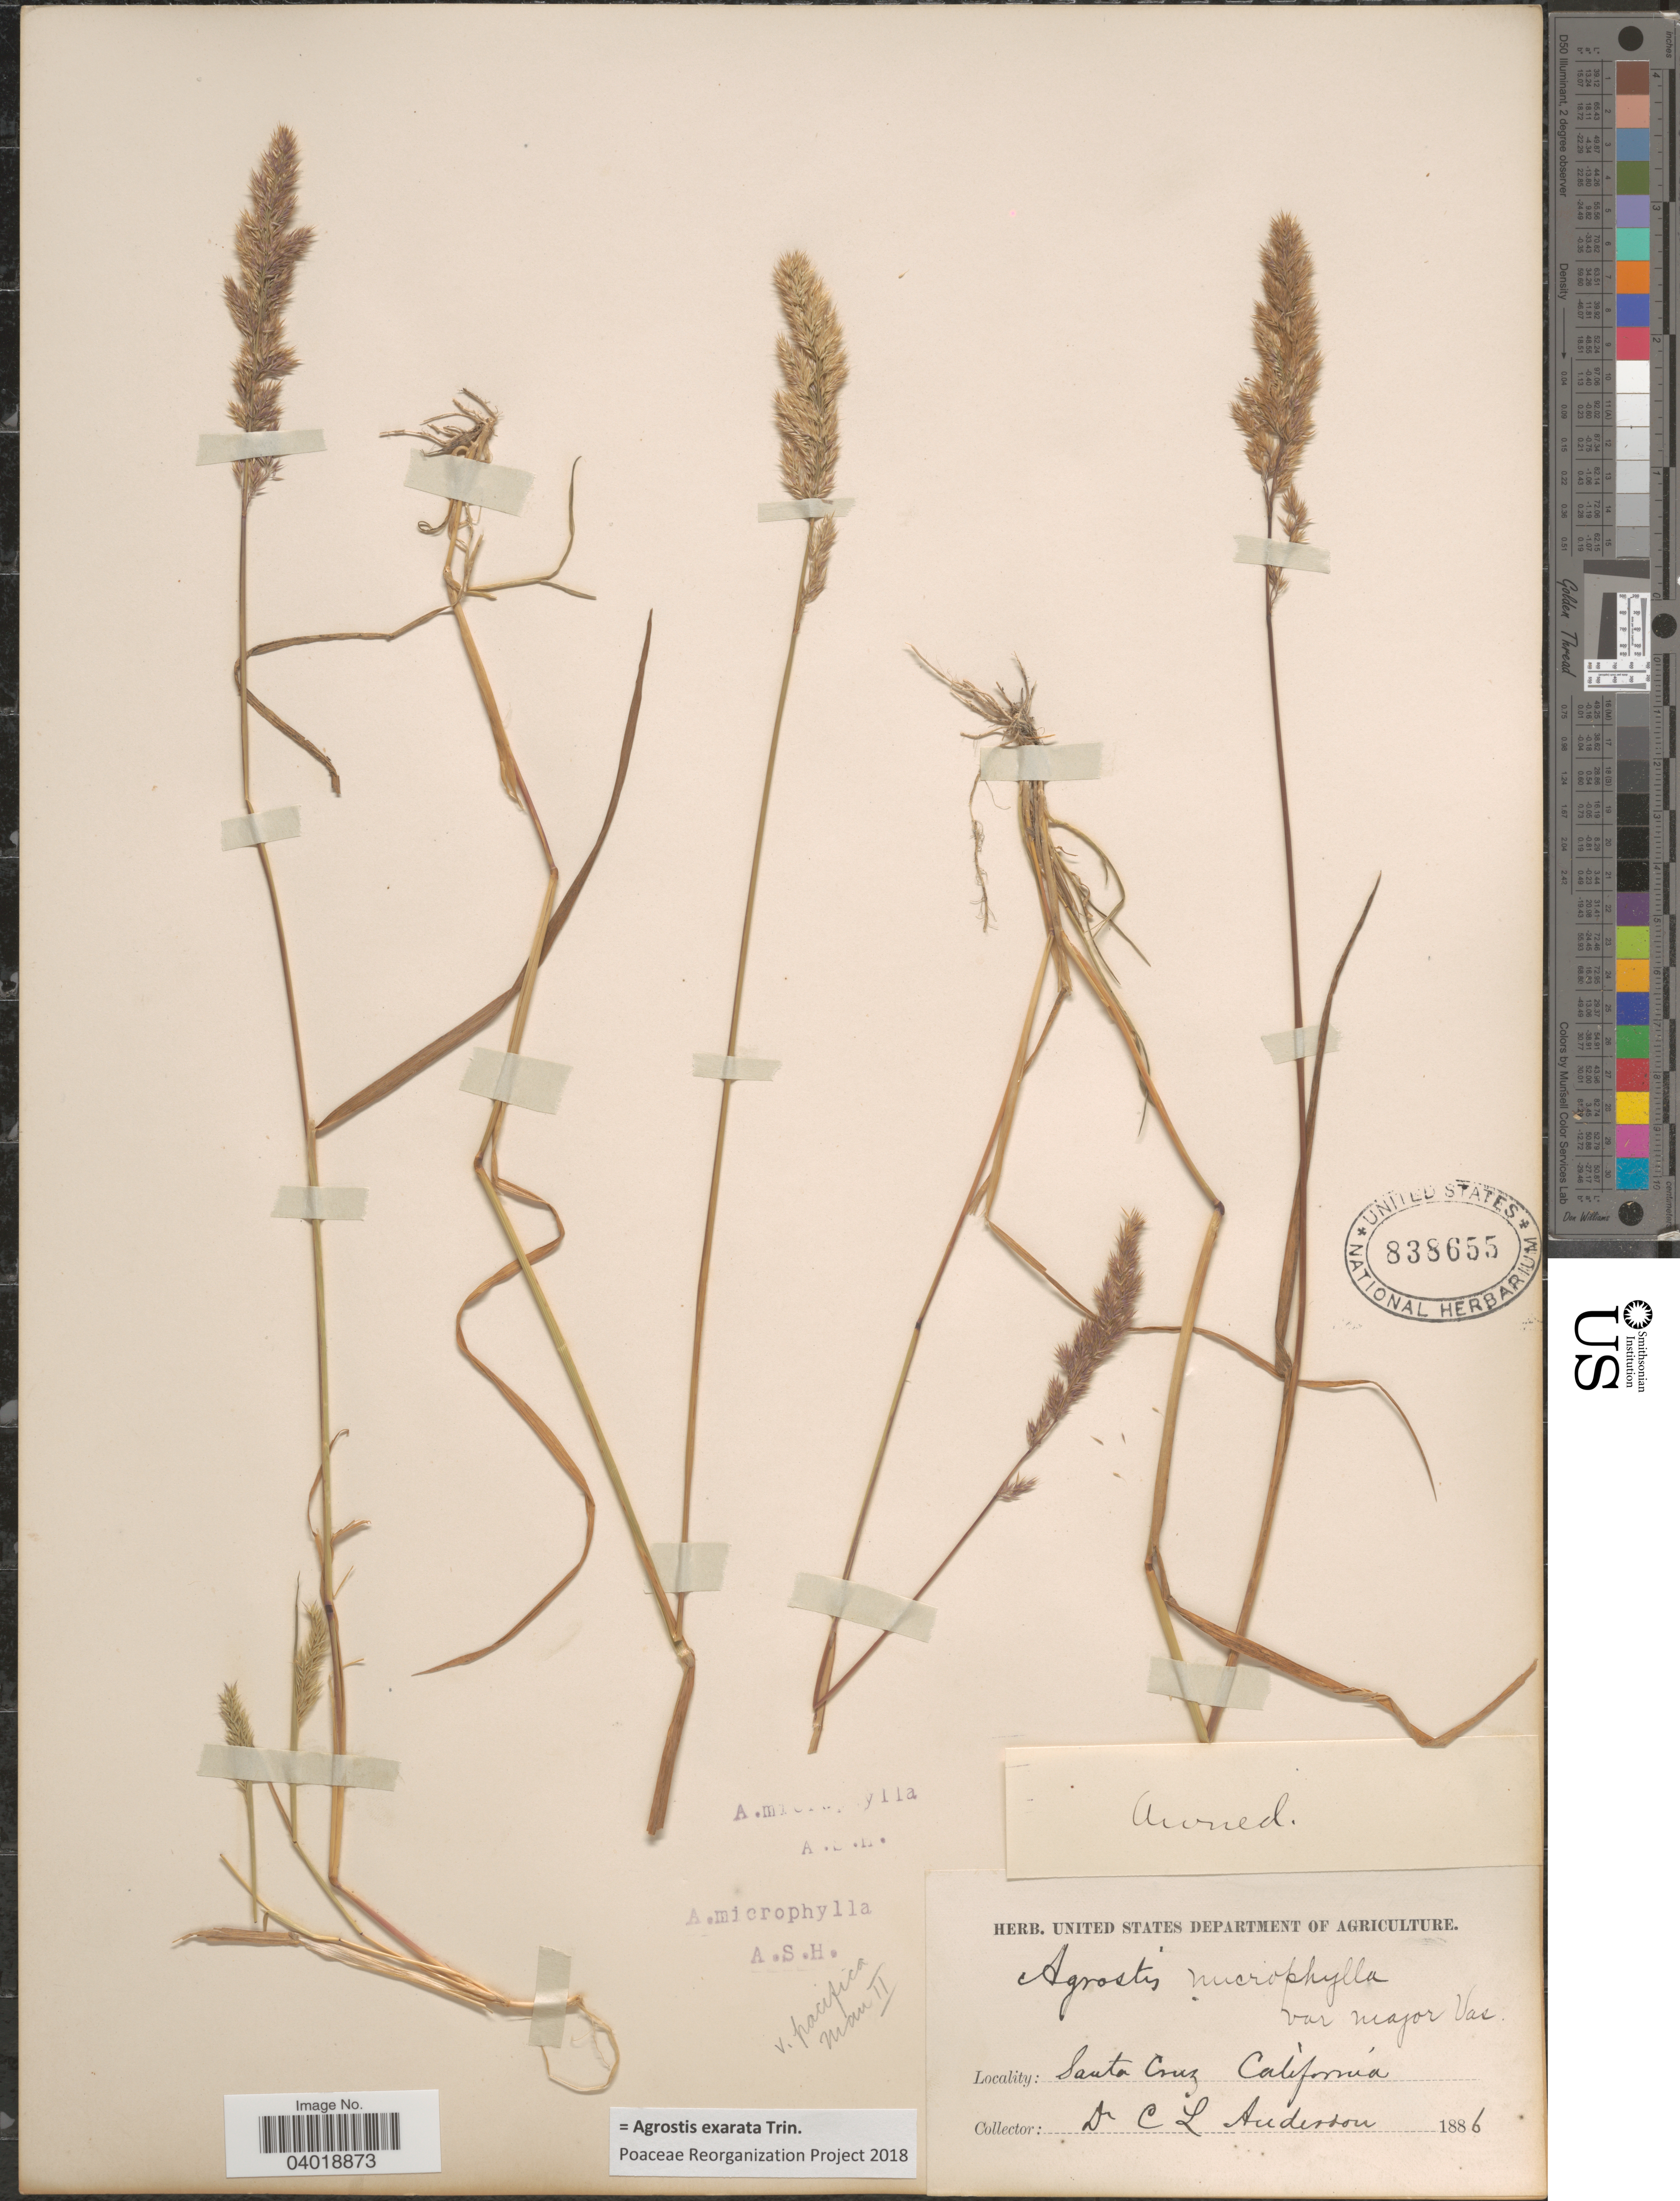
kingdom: Plantae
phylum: Tracheophyta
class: Liliopsida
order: Poales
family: Poaceae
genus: Agrostis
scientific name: Agrostis exarata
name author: Trin.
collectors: C. L. Anderson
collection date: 1886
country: United States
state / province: California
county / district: Santa Cruz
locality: Santa Cruz.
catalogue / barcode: US 838655